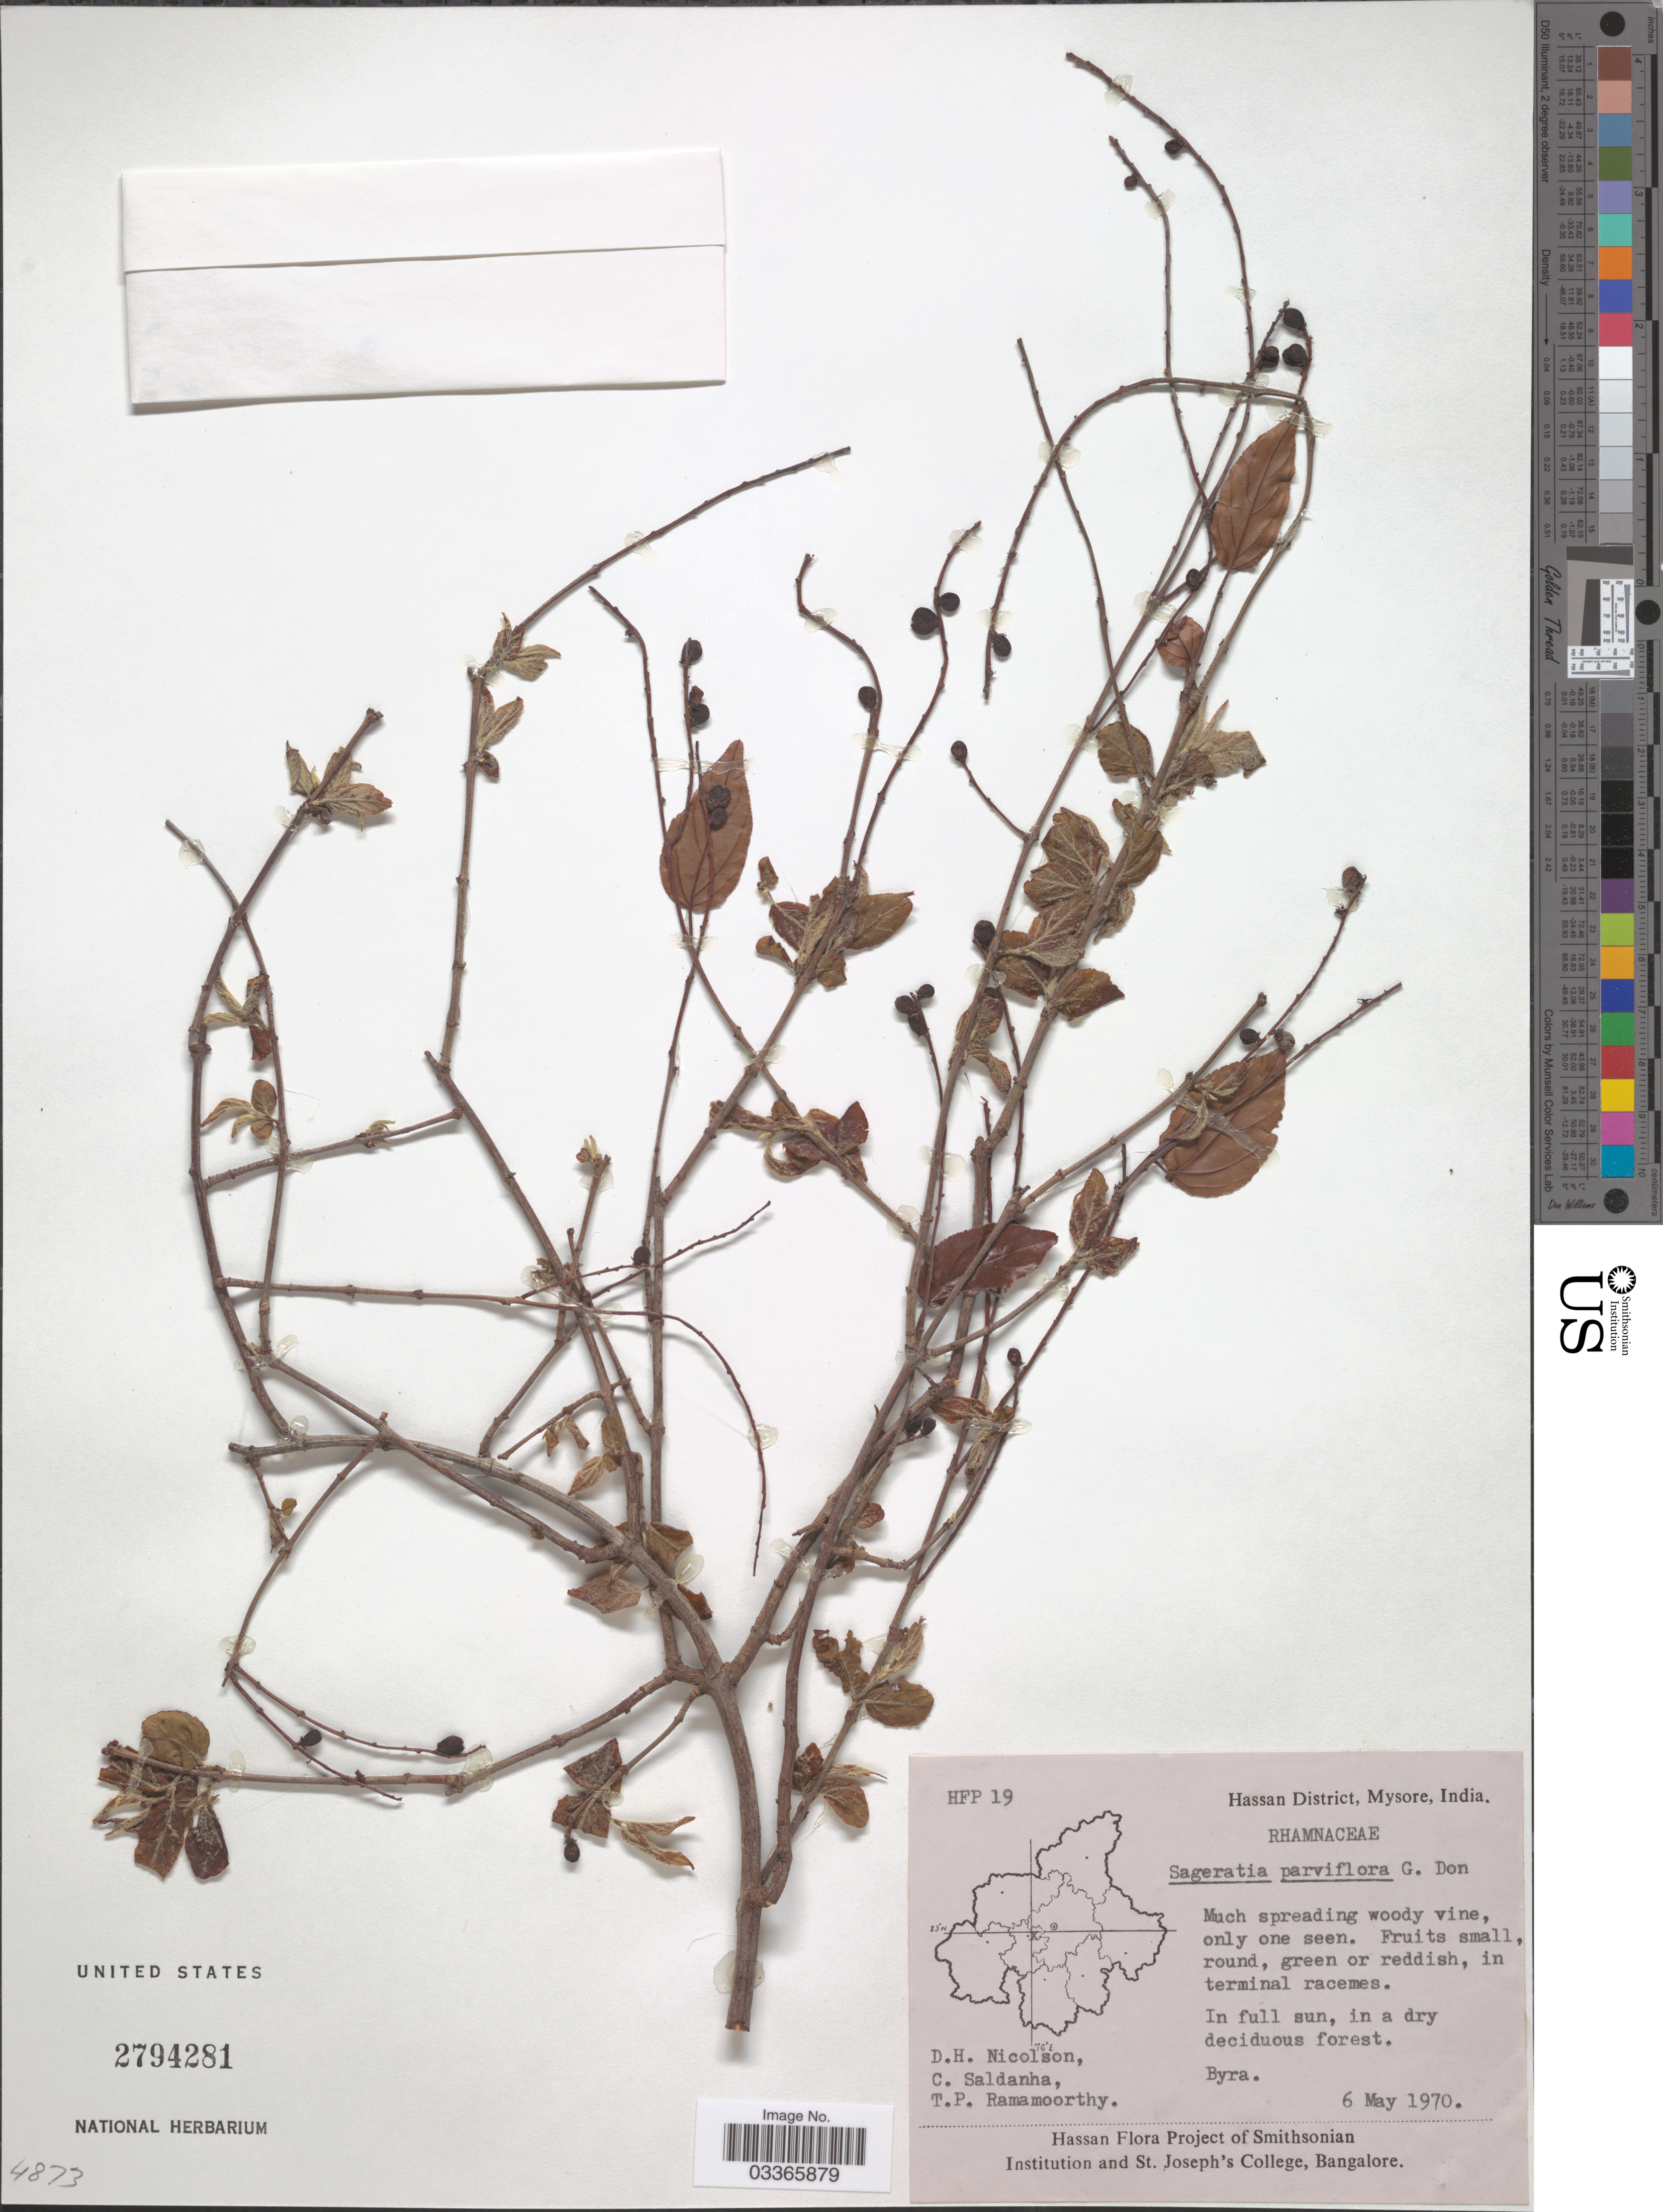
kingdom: Plantae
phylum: Tracheophyta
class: Magnoliopsida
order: Rosales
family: Rhamnaceae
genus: Sageretia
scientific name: Sageretia filiformis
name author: (Roth) G. Don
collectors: D. H. Nicolson, C. Saldanha & T. P. Ramamoorthy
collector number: HFP 19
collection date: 1970-05-06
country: India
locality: Hassan District, Mysore. Byra.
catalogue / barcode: US 2794281